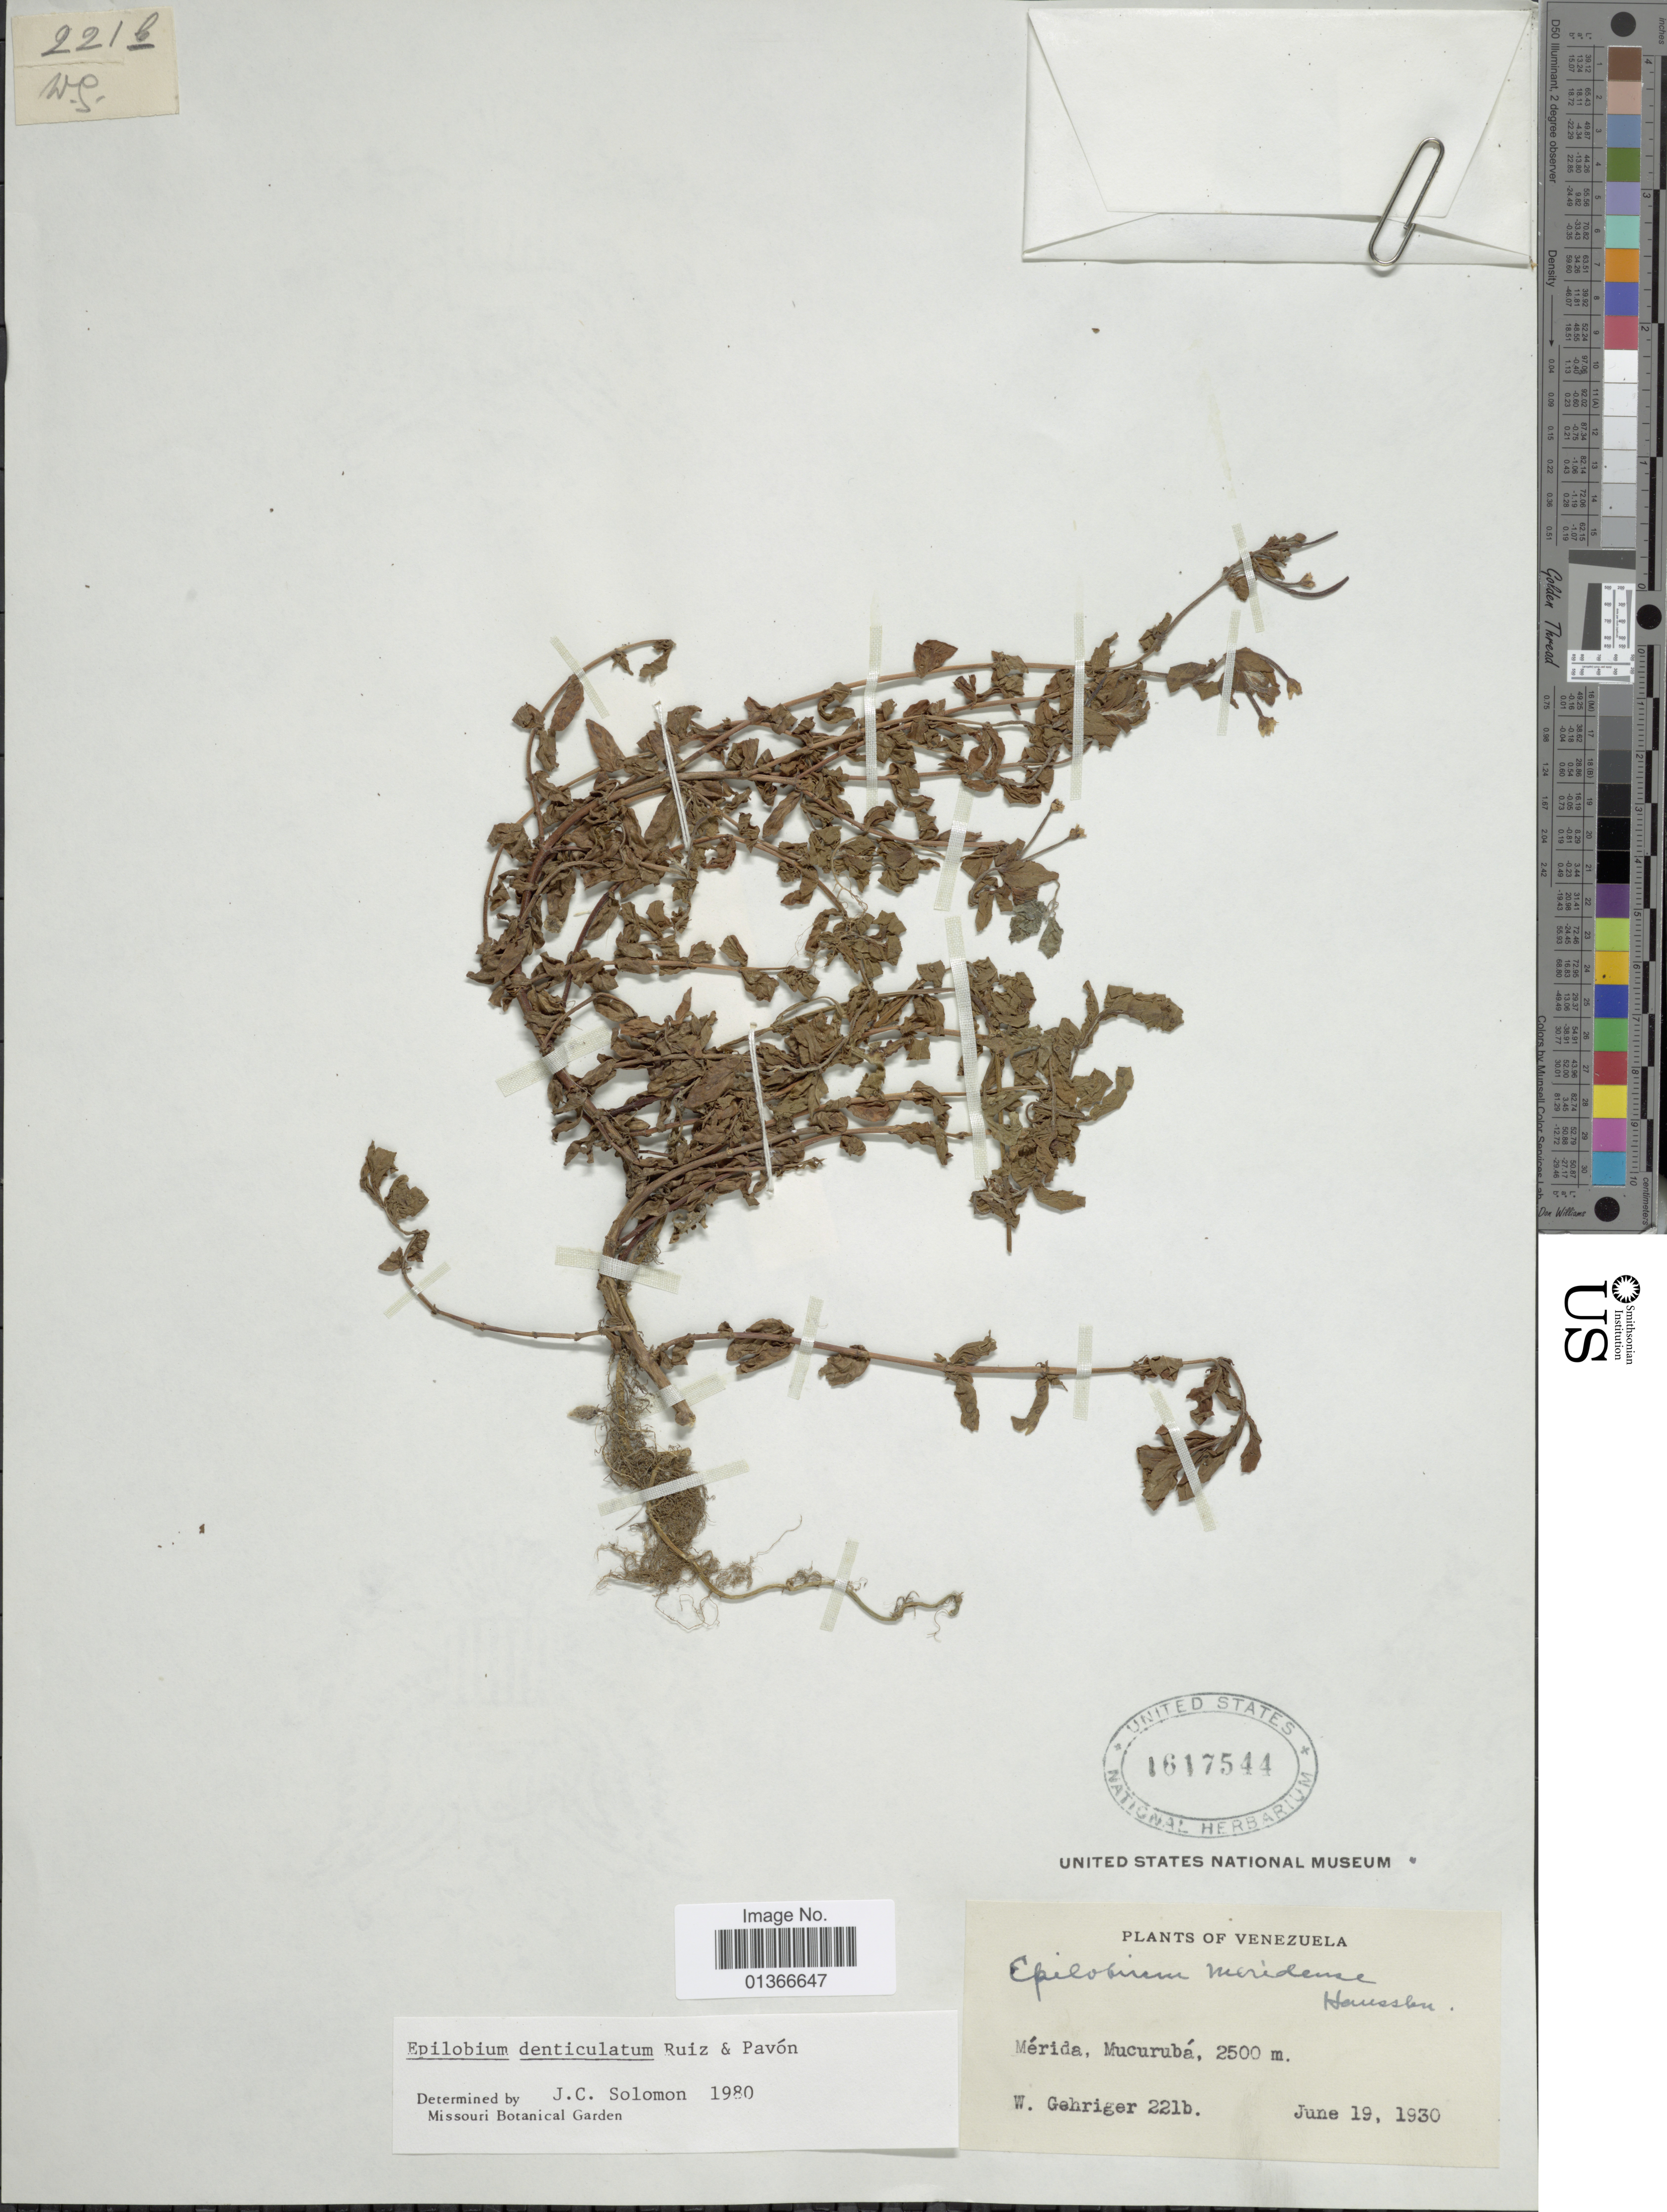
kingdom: Plantae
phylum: Tracheophyta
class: Magnoliopsida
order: Myrtales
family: Onagraceae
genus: Epilobium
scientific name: Epilobium denticulatum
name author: Ruiz & Pav.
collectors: W. Gehriger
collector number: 221b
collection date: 1930-06-19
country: Venezuela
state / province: Mérida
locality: Mucurubá.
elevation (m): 2500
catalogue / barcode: US 1617544